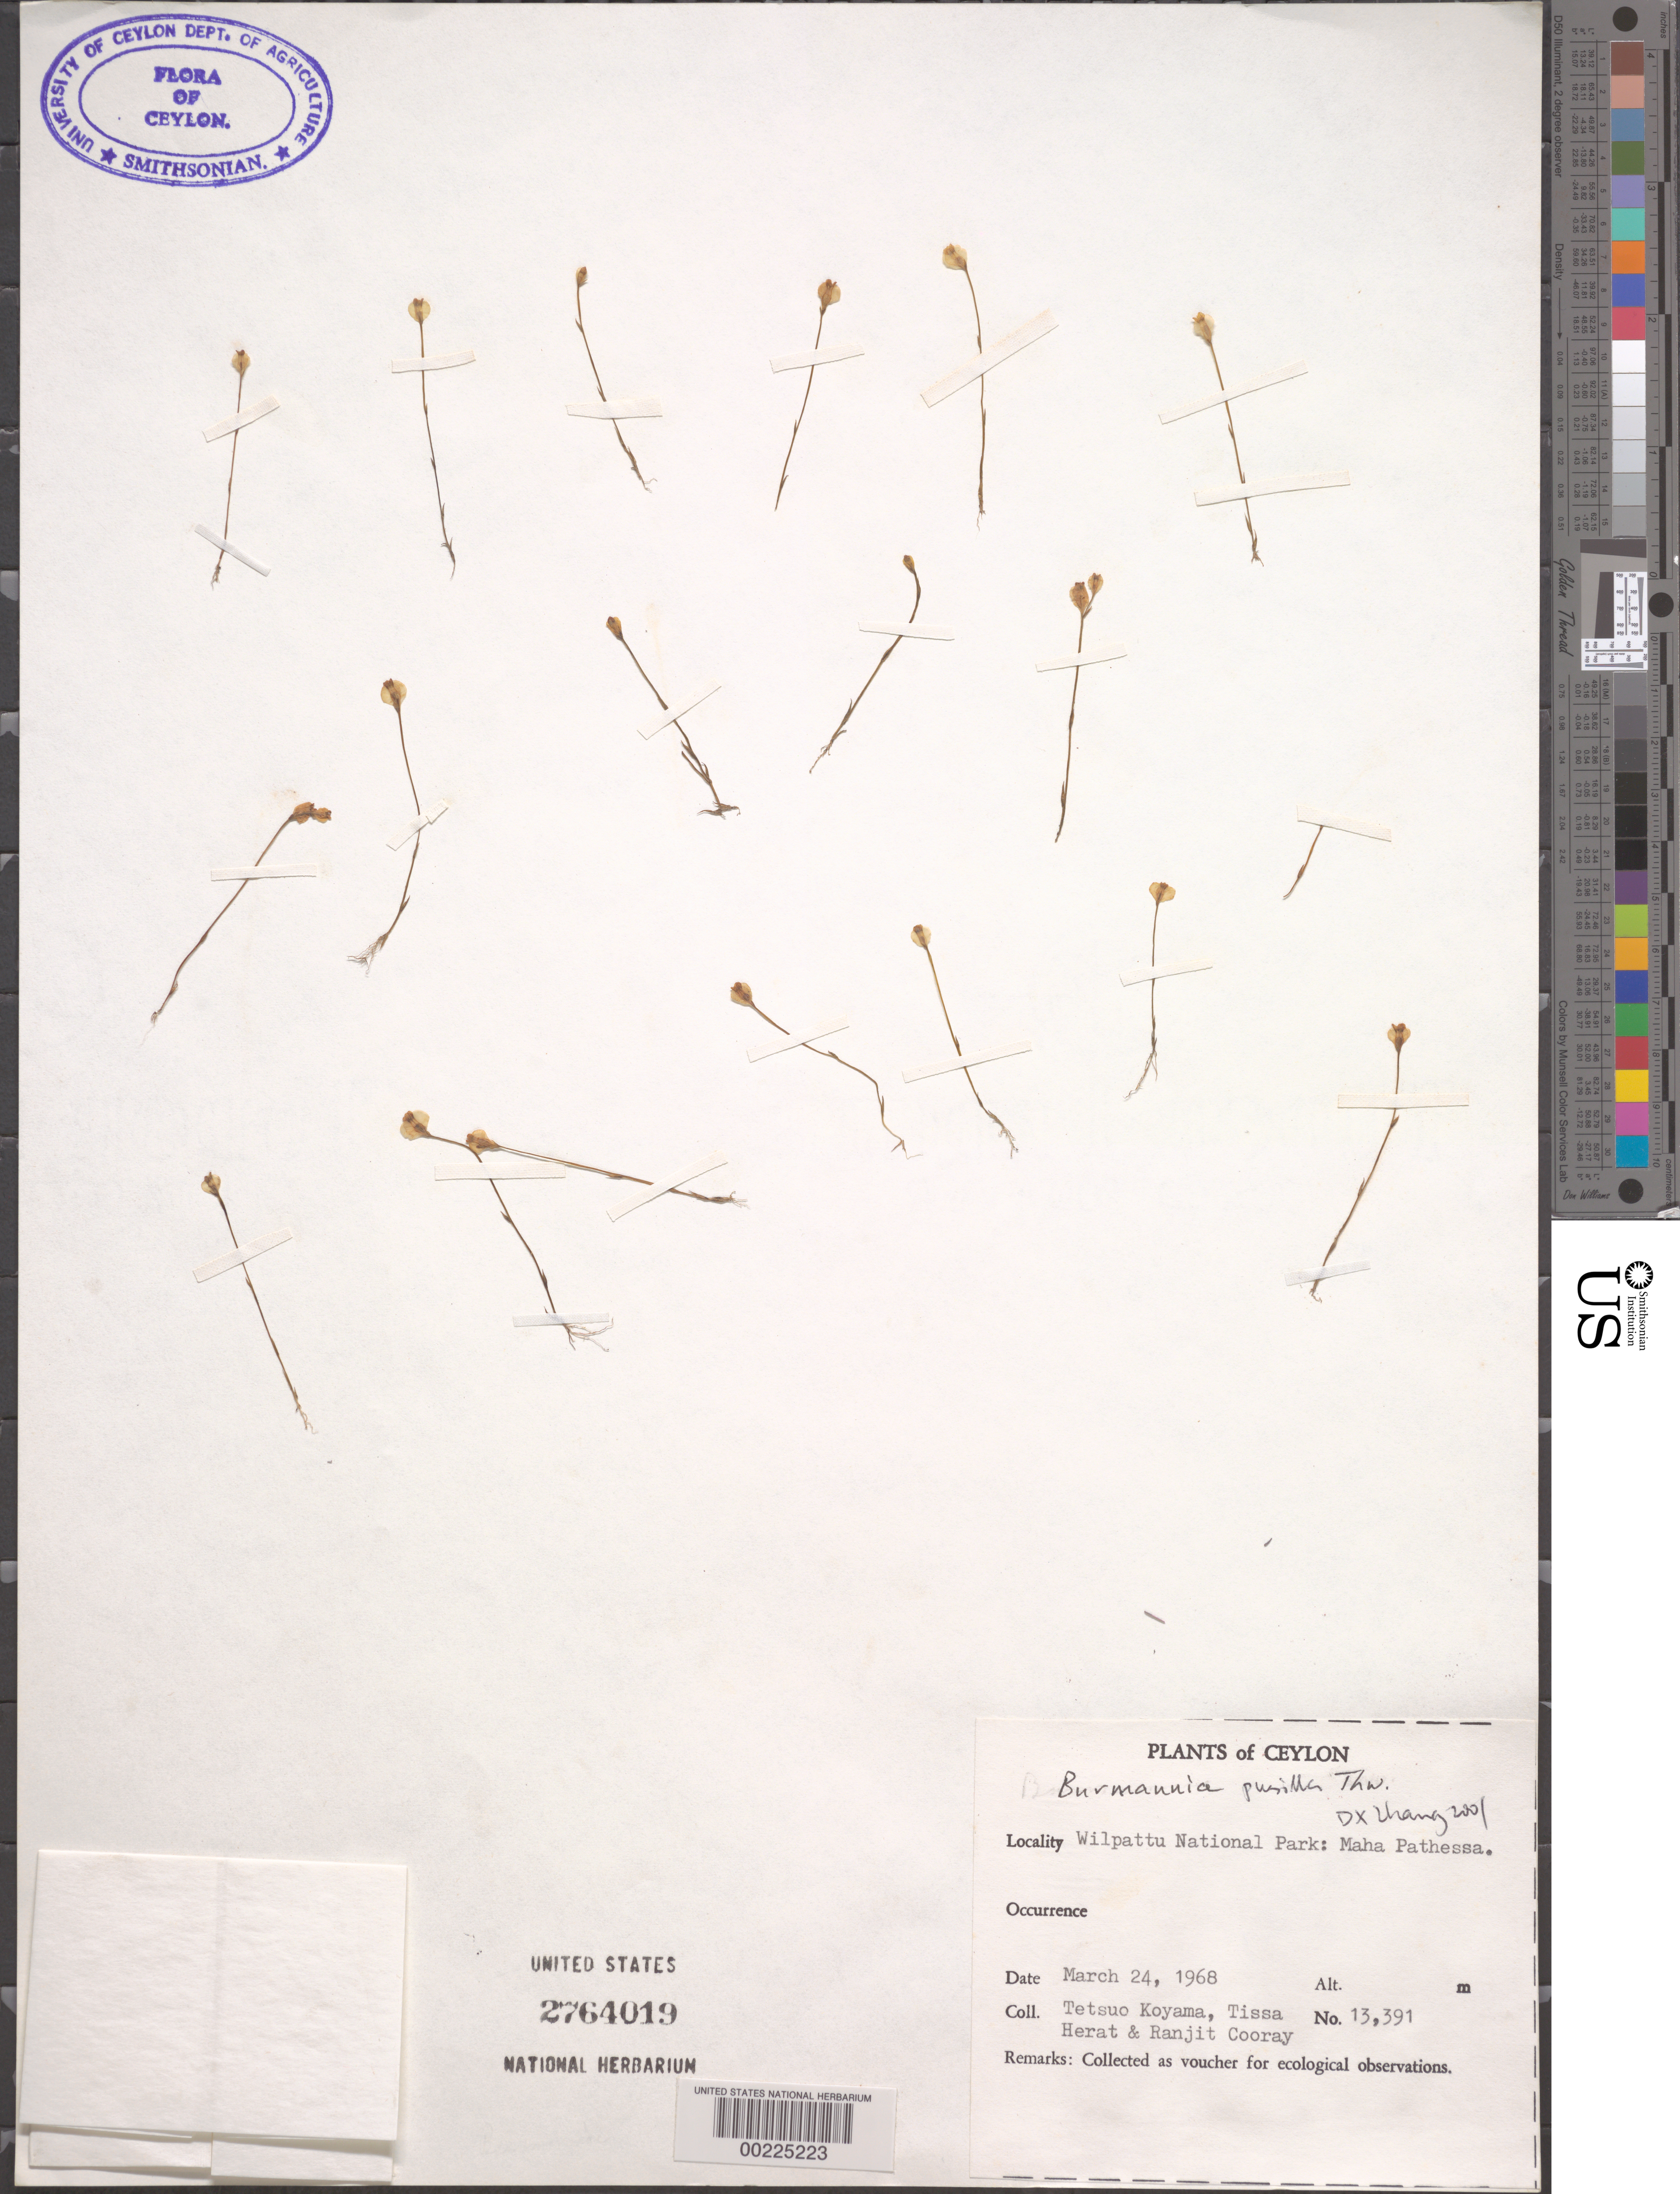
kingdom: Plantae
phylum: Tracheophyta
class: Liliopsida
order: Dioscoreales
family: Burmanniaceae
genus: Burmannia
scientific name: Burmannia pusilla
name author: Thwaites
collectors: T. Koyama, T. Herat & R. Cooray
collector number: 13391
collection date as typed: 24 Mar 1968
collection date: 1968-03-24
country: Sri Lanka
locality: Wilpattu national park: maha pathessa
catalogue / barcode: US 2764019